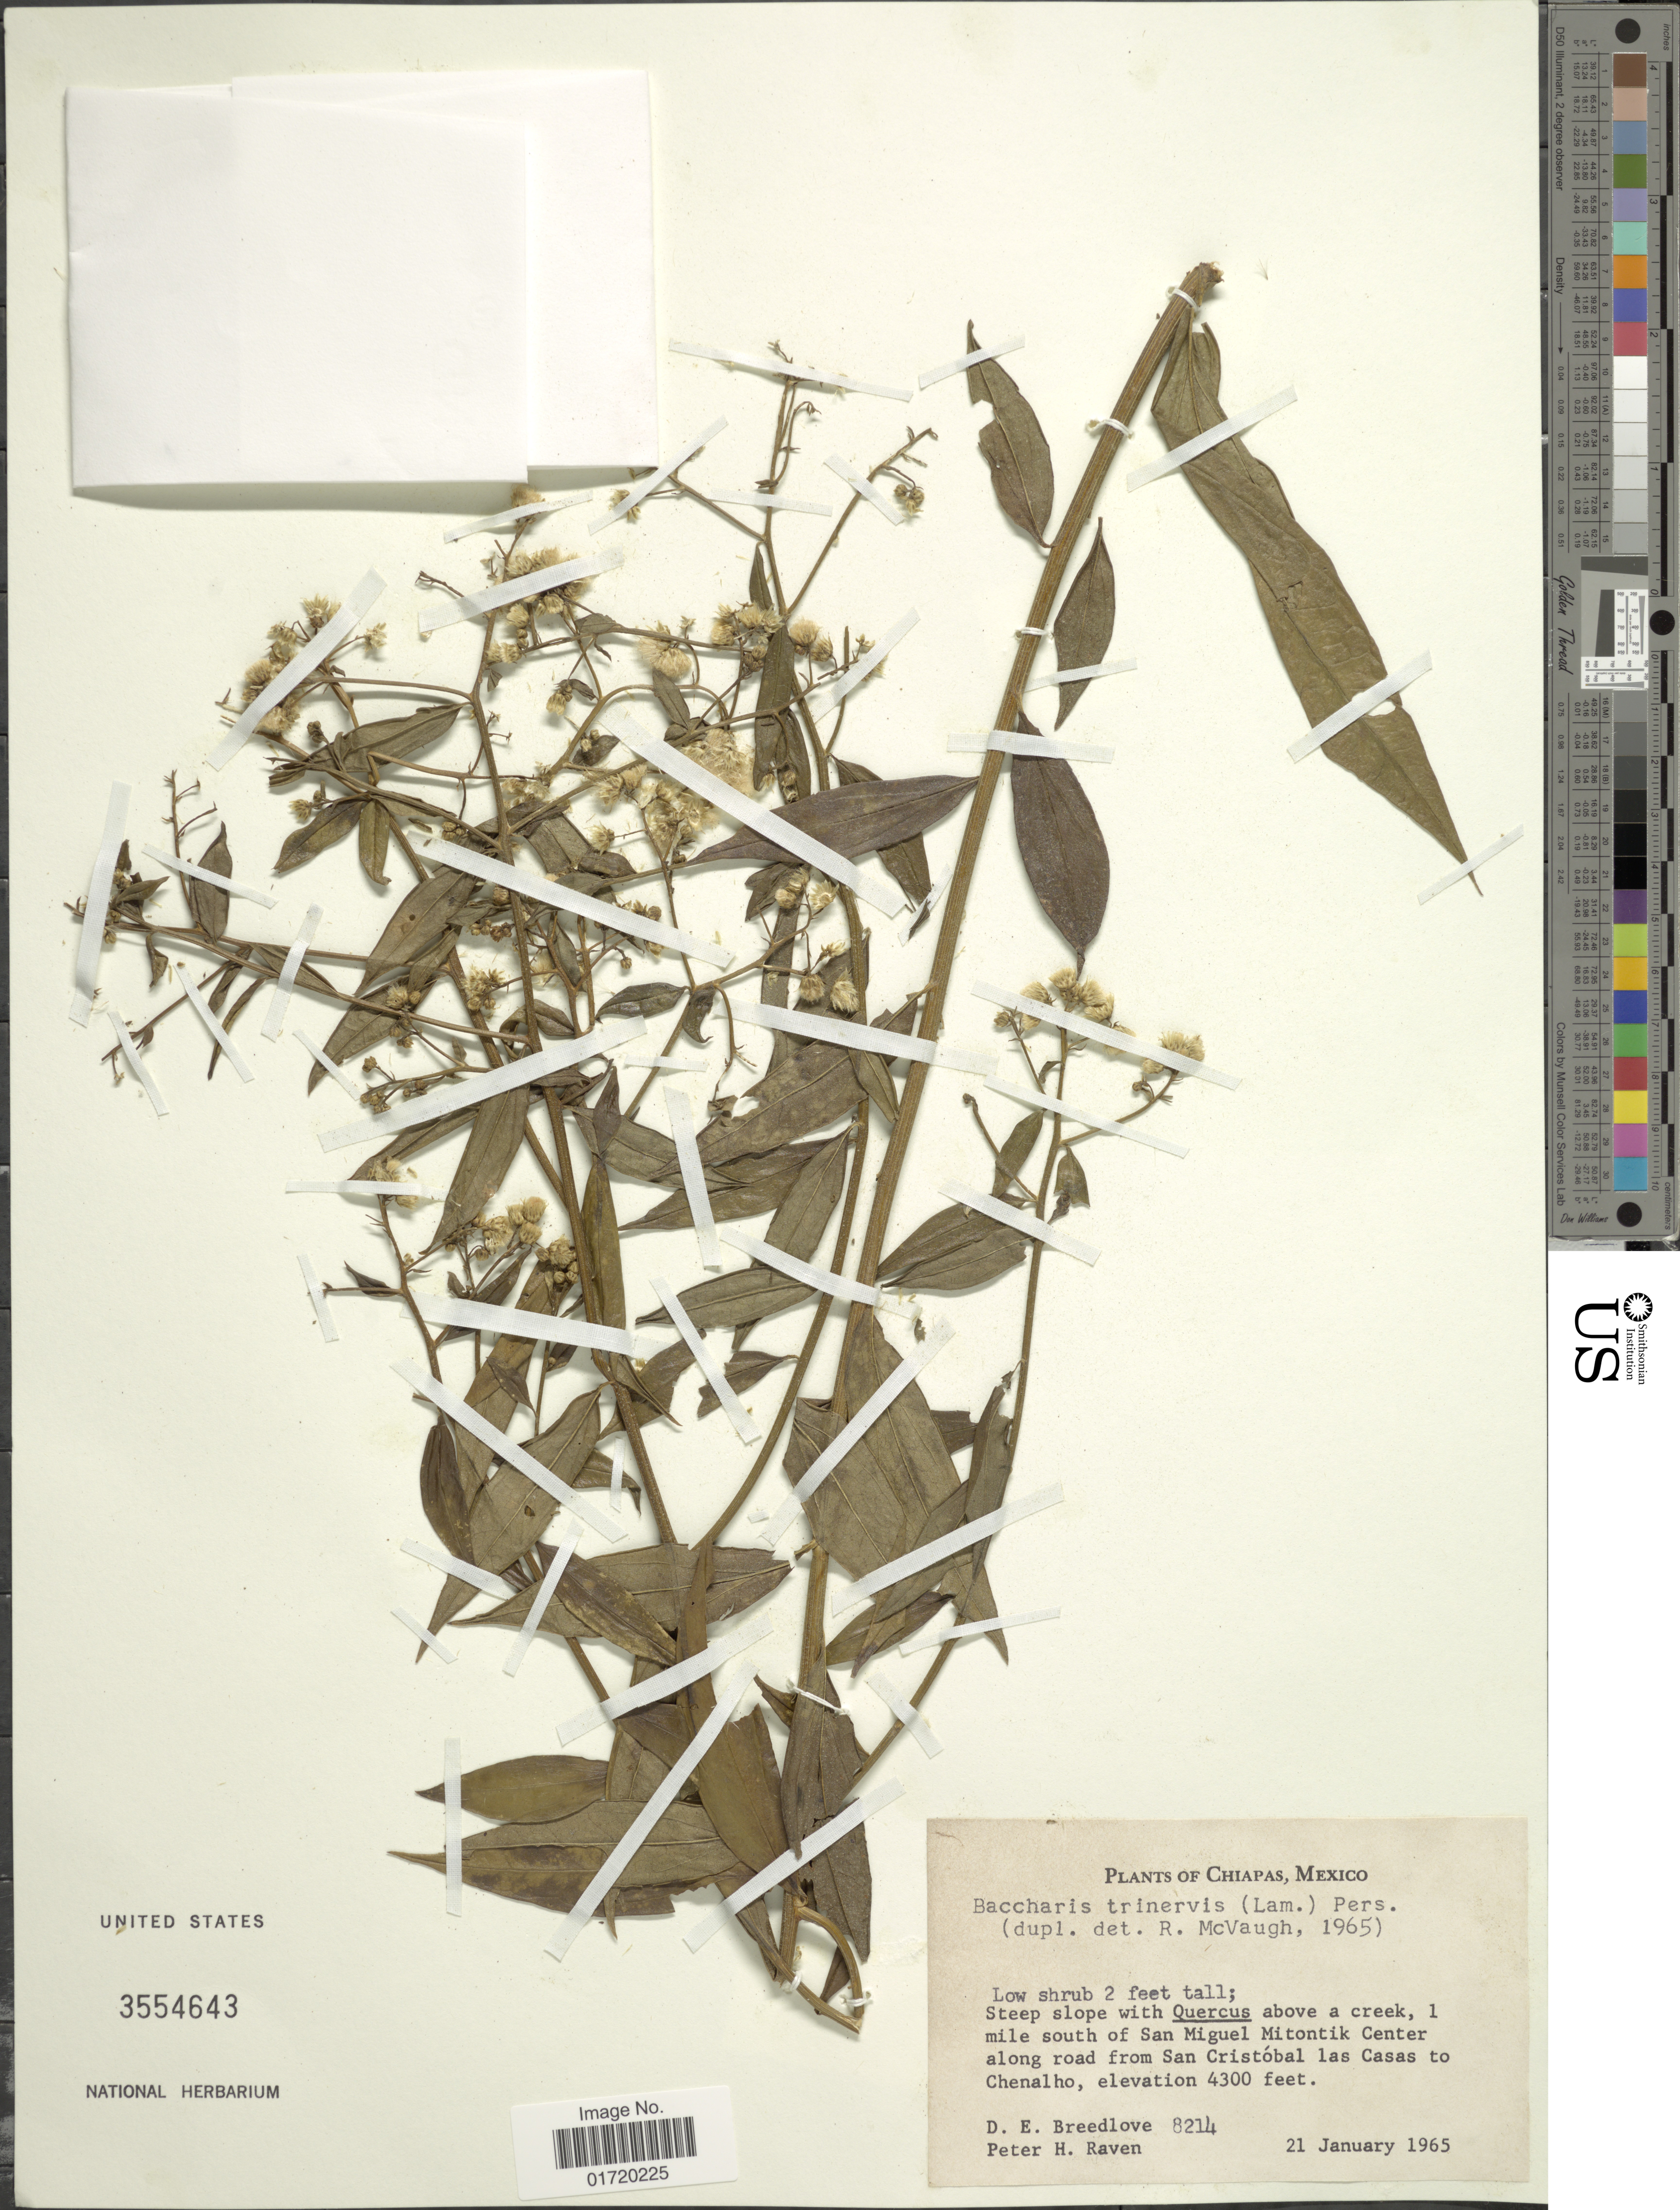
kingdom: Plantae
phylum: Tracheophyta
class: Magnoliopsida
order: Asterales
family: Asteraceae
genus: Baccharis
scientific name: Baccharis trinervis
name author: (Lam.) Pers.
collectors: D. E. Breedlove & P. Raven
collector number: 8214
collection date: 1965-01-21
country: Mexico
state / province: Chiapas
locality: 1 mile south of San Miguel Mitontik Center along road from San Cristobal las Casas to Chenalho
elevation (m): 1311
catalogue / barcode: US 3554643